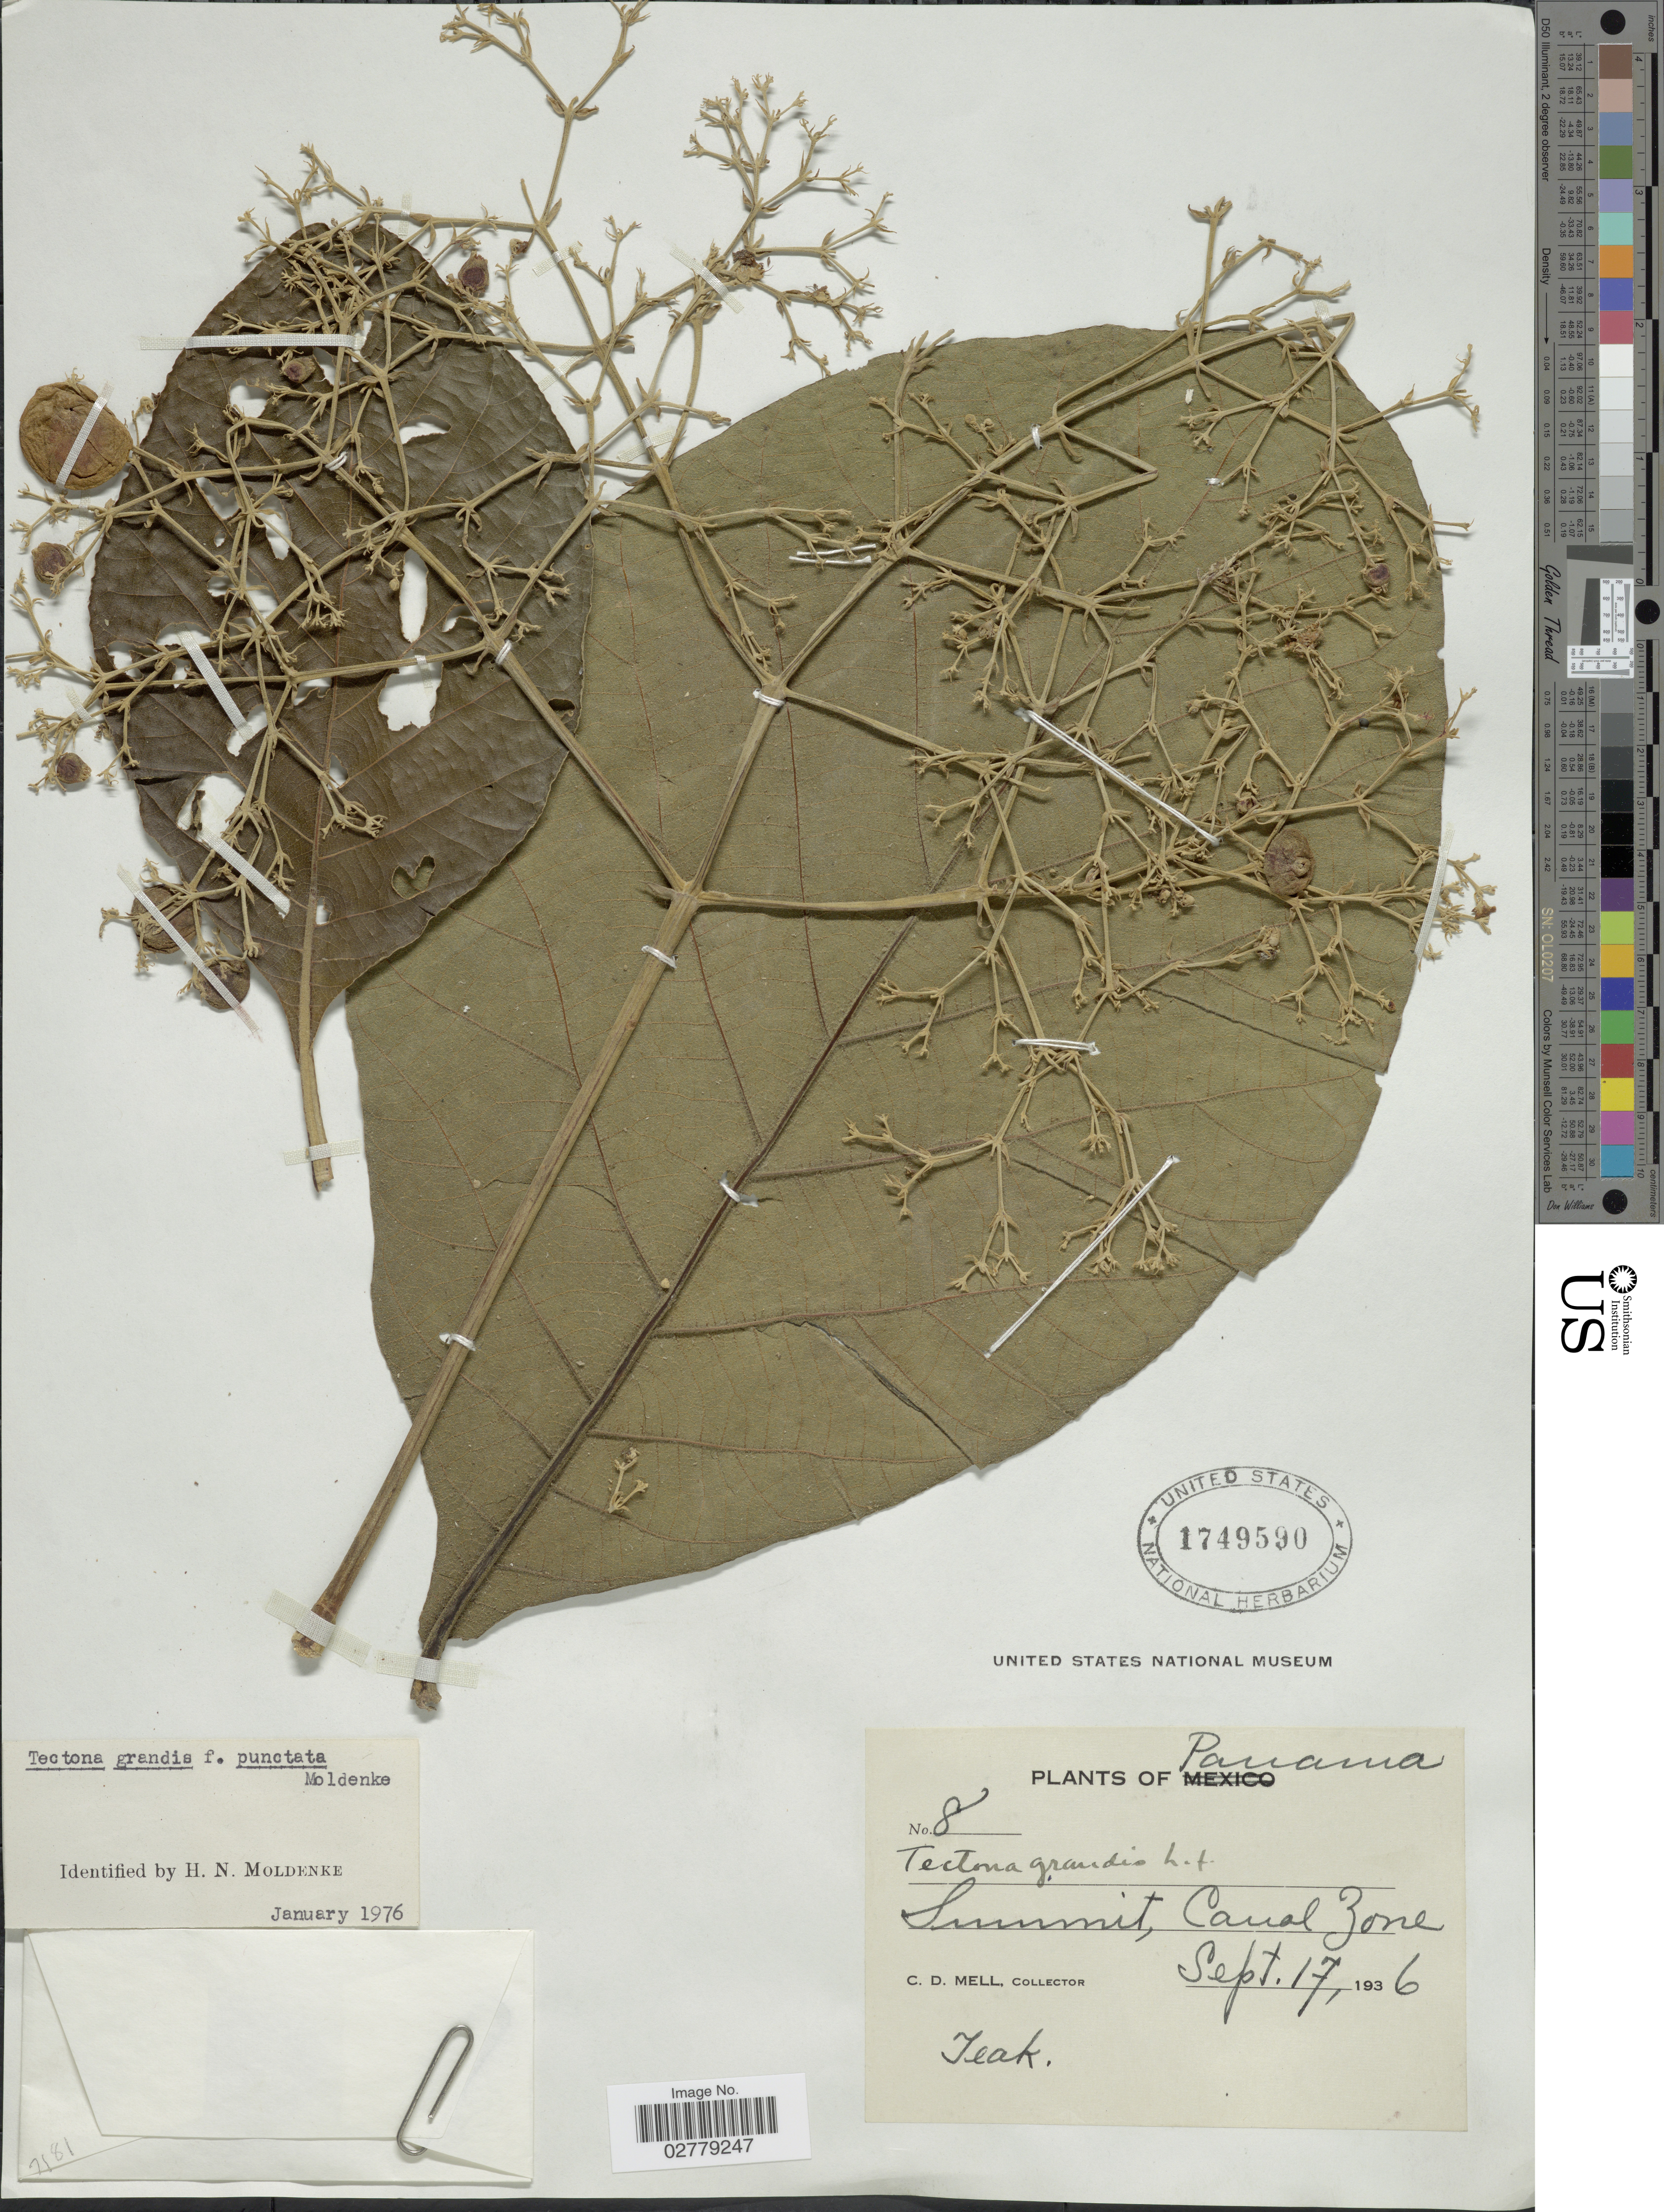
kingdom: Plantae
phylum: Tracheophyta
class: Magnoliopsida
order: Lamiales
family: Lamiaceae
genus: Tectona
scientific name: Tectona grandis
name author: L. f.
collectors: C. D. Mell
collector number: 8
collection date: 1936-09-17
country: Panama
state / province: Colón / Panamá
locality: Summit, Canal Zone.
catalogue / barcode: US 1749590